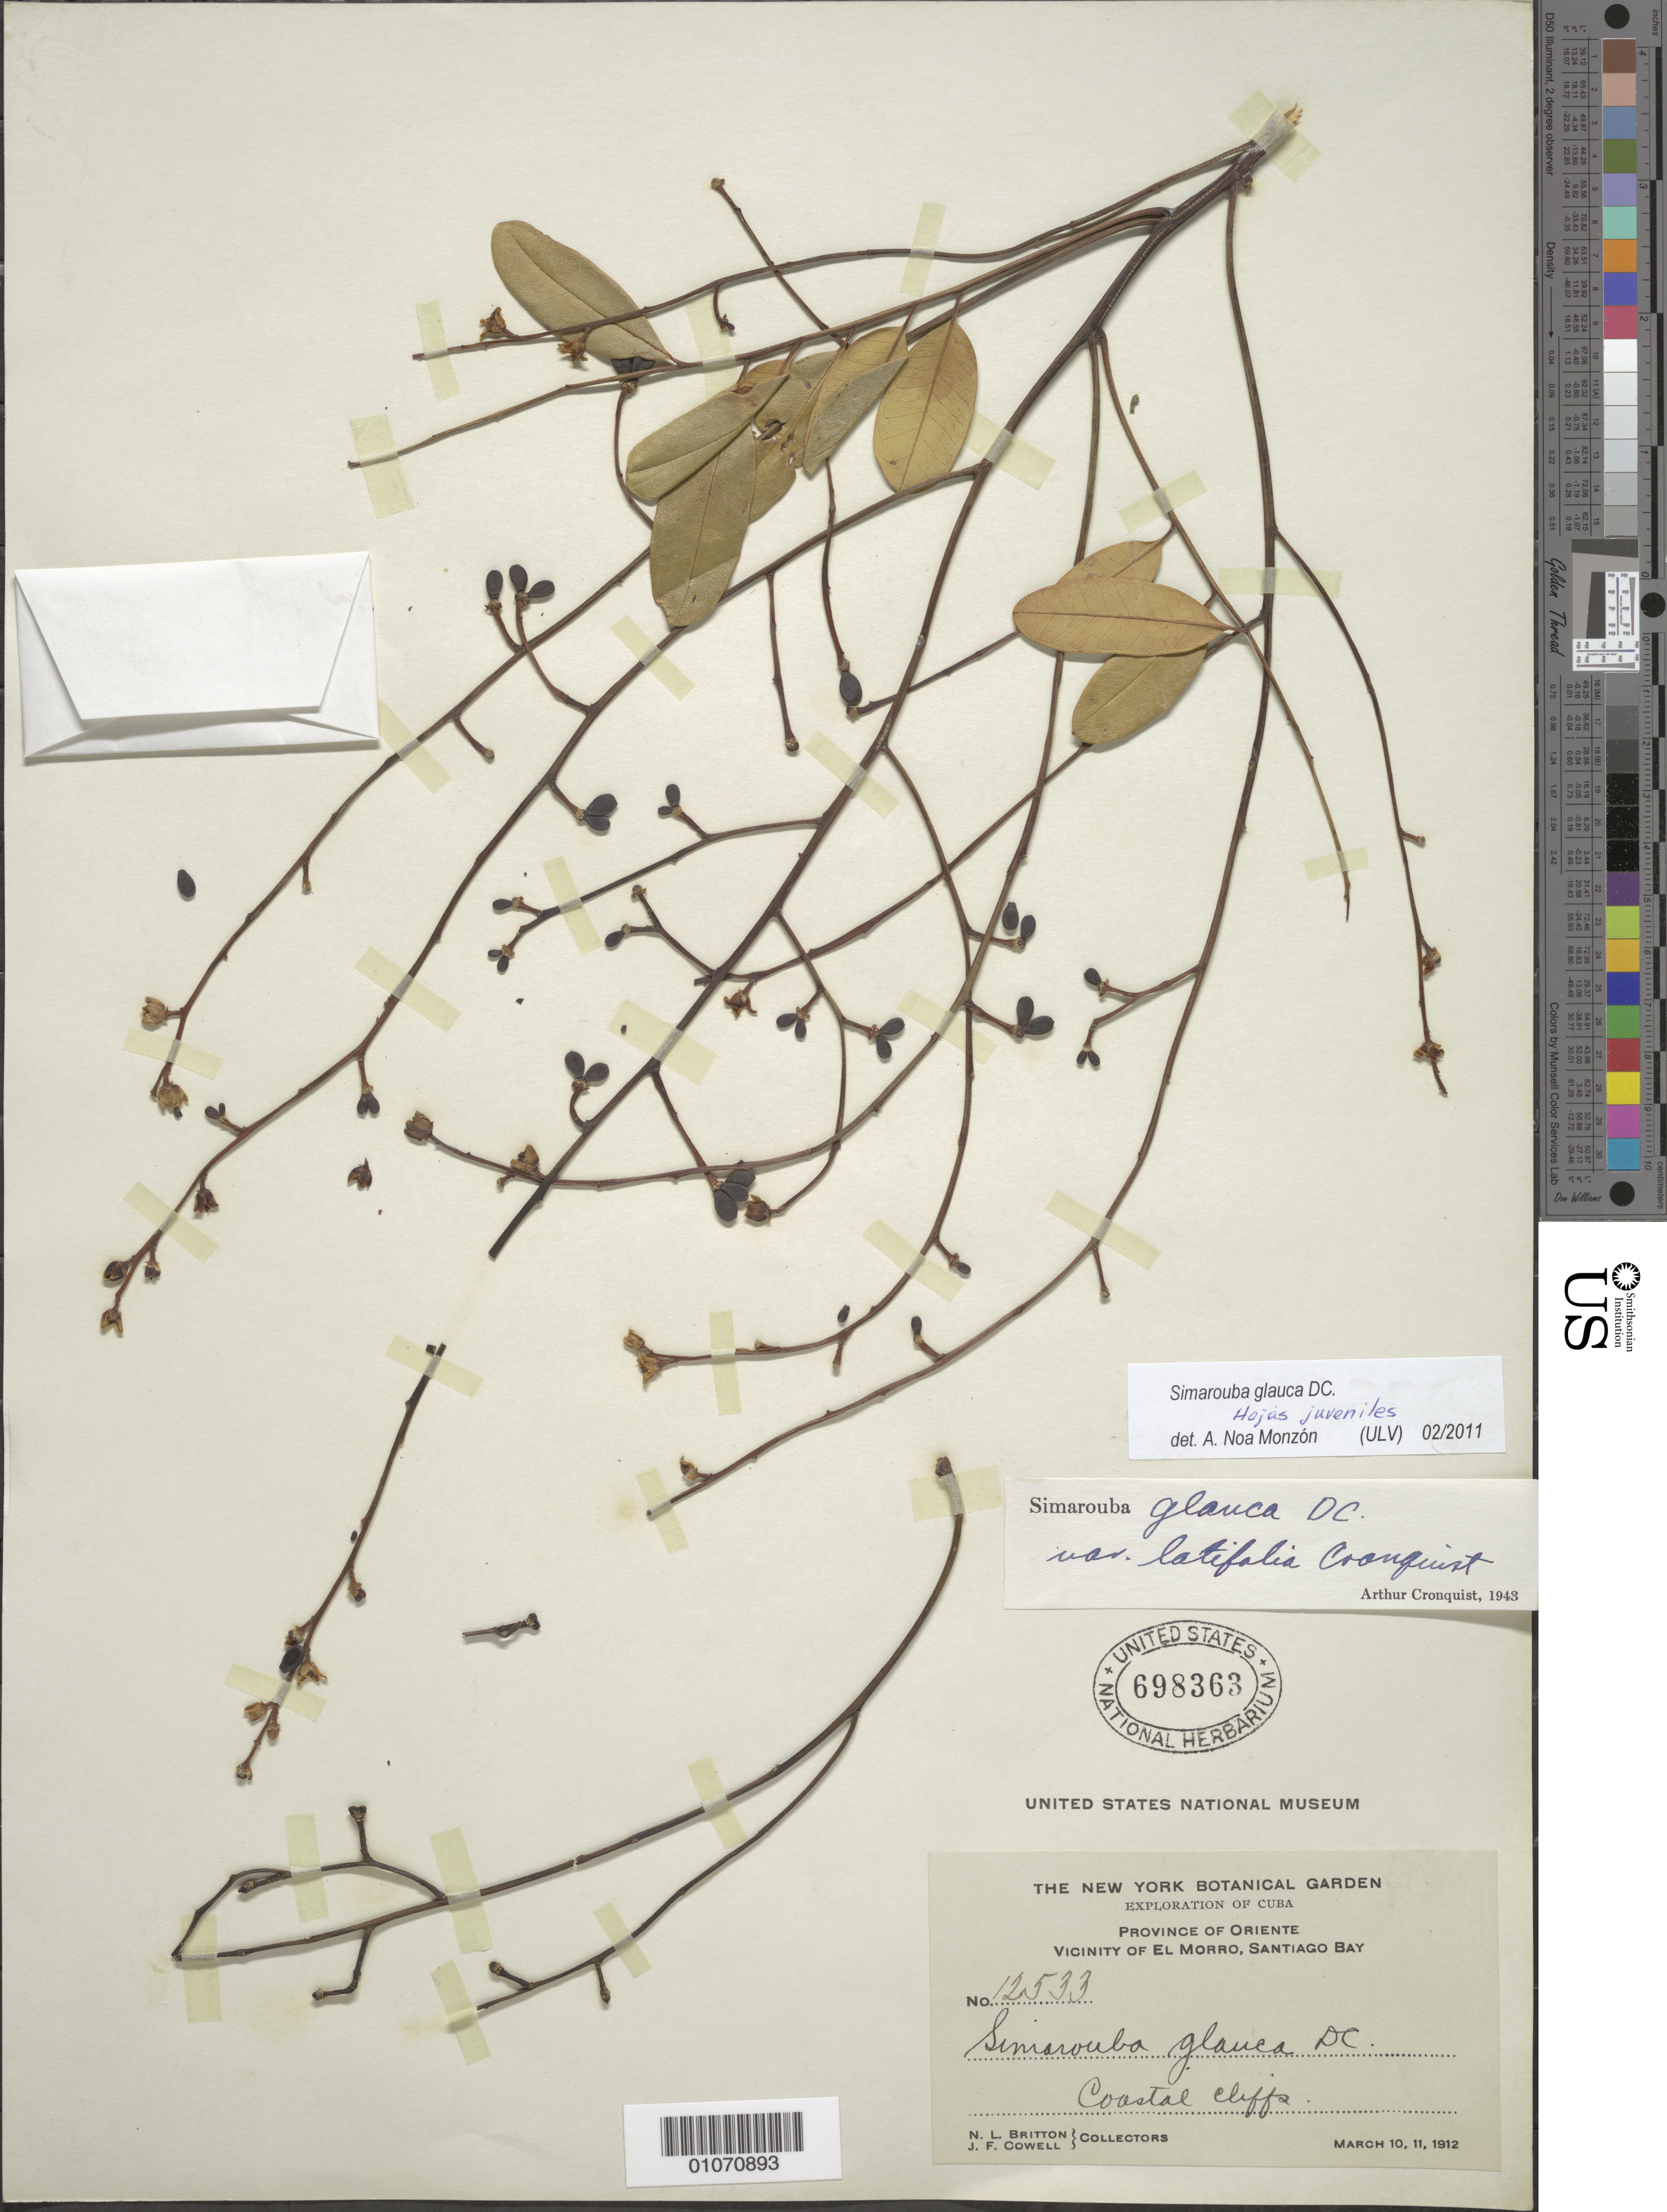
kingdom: Plantae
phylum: Tracheophyta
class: Magnoliopsida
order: Sapindales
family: Simaroubaceae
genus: Simarouba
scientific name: Simarouba glauca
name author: DC.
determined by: Noa Monzón, A.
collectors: N. Britton & J. F. Cowell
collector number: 12533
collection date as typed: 10 Mar 1912 and 11 Mar 1912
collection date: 1912-03-10,1912-03-11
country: Cuba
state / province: Santiago de Cuba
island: Cuba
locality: El Morro vicinity, Santiago Bay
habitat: Coastal cliffs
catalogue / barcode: US 698363